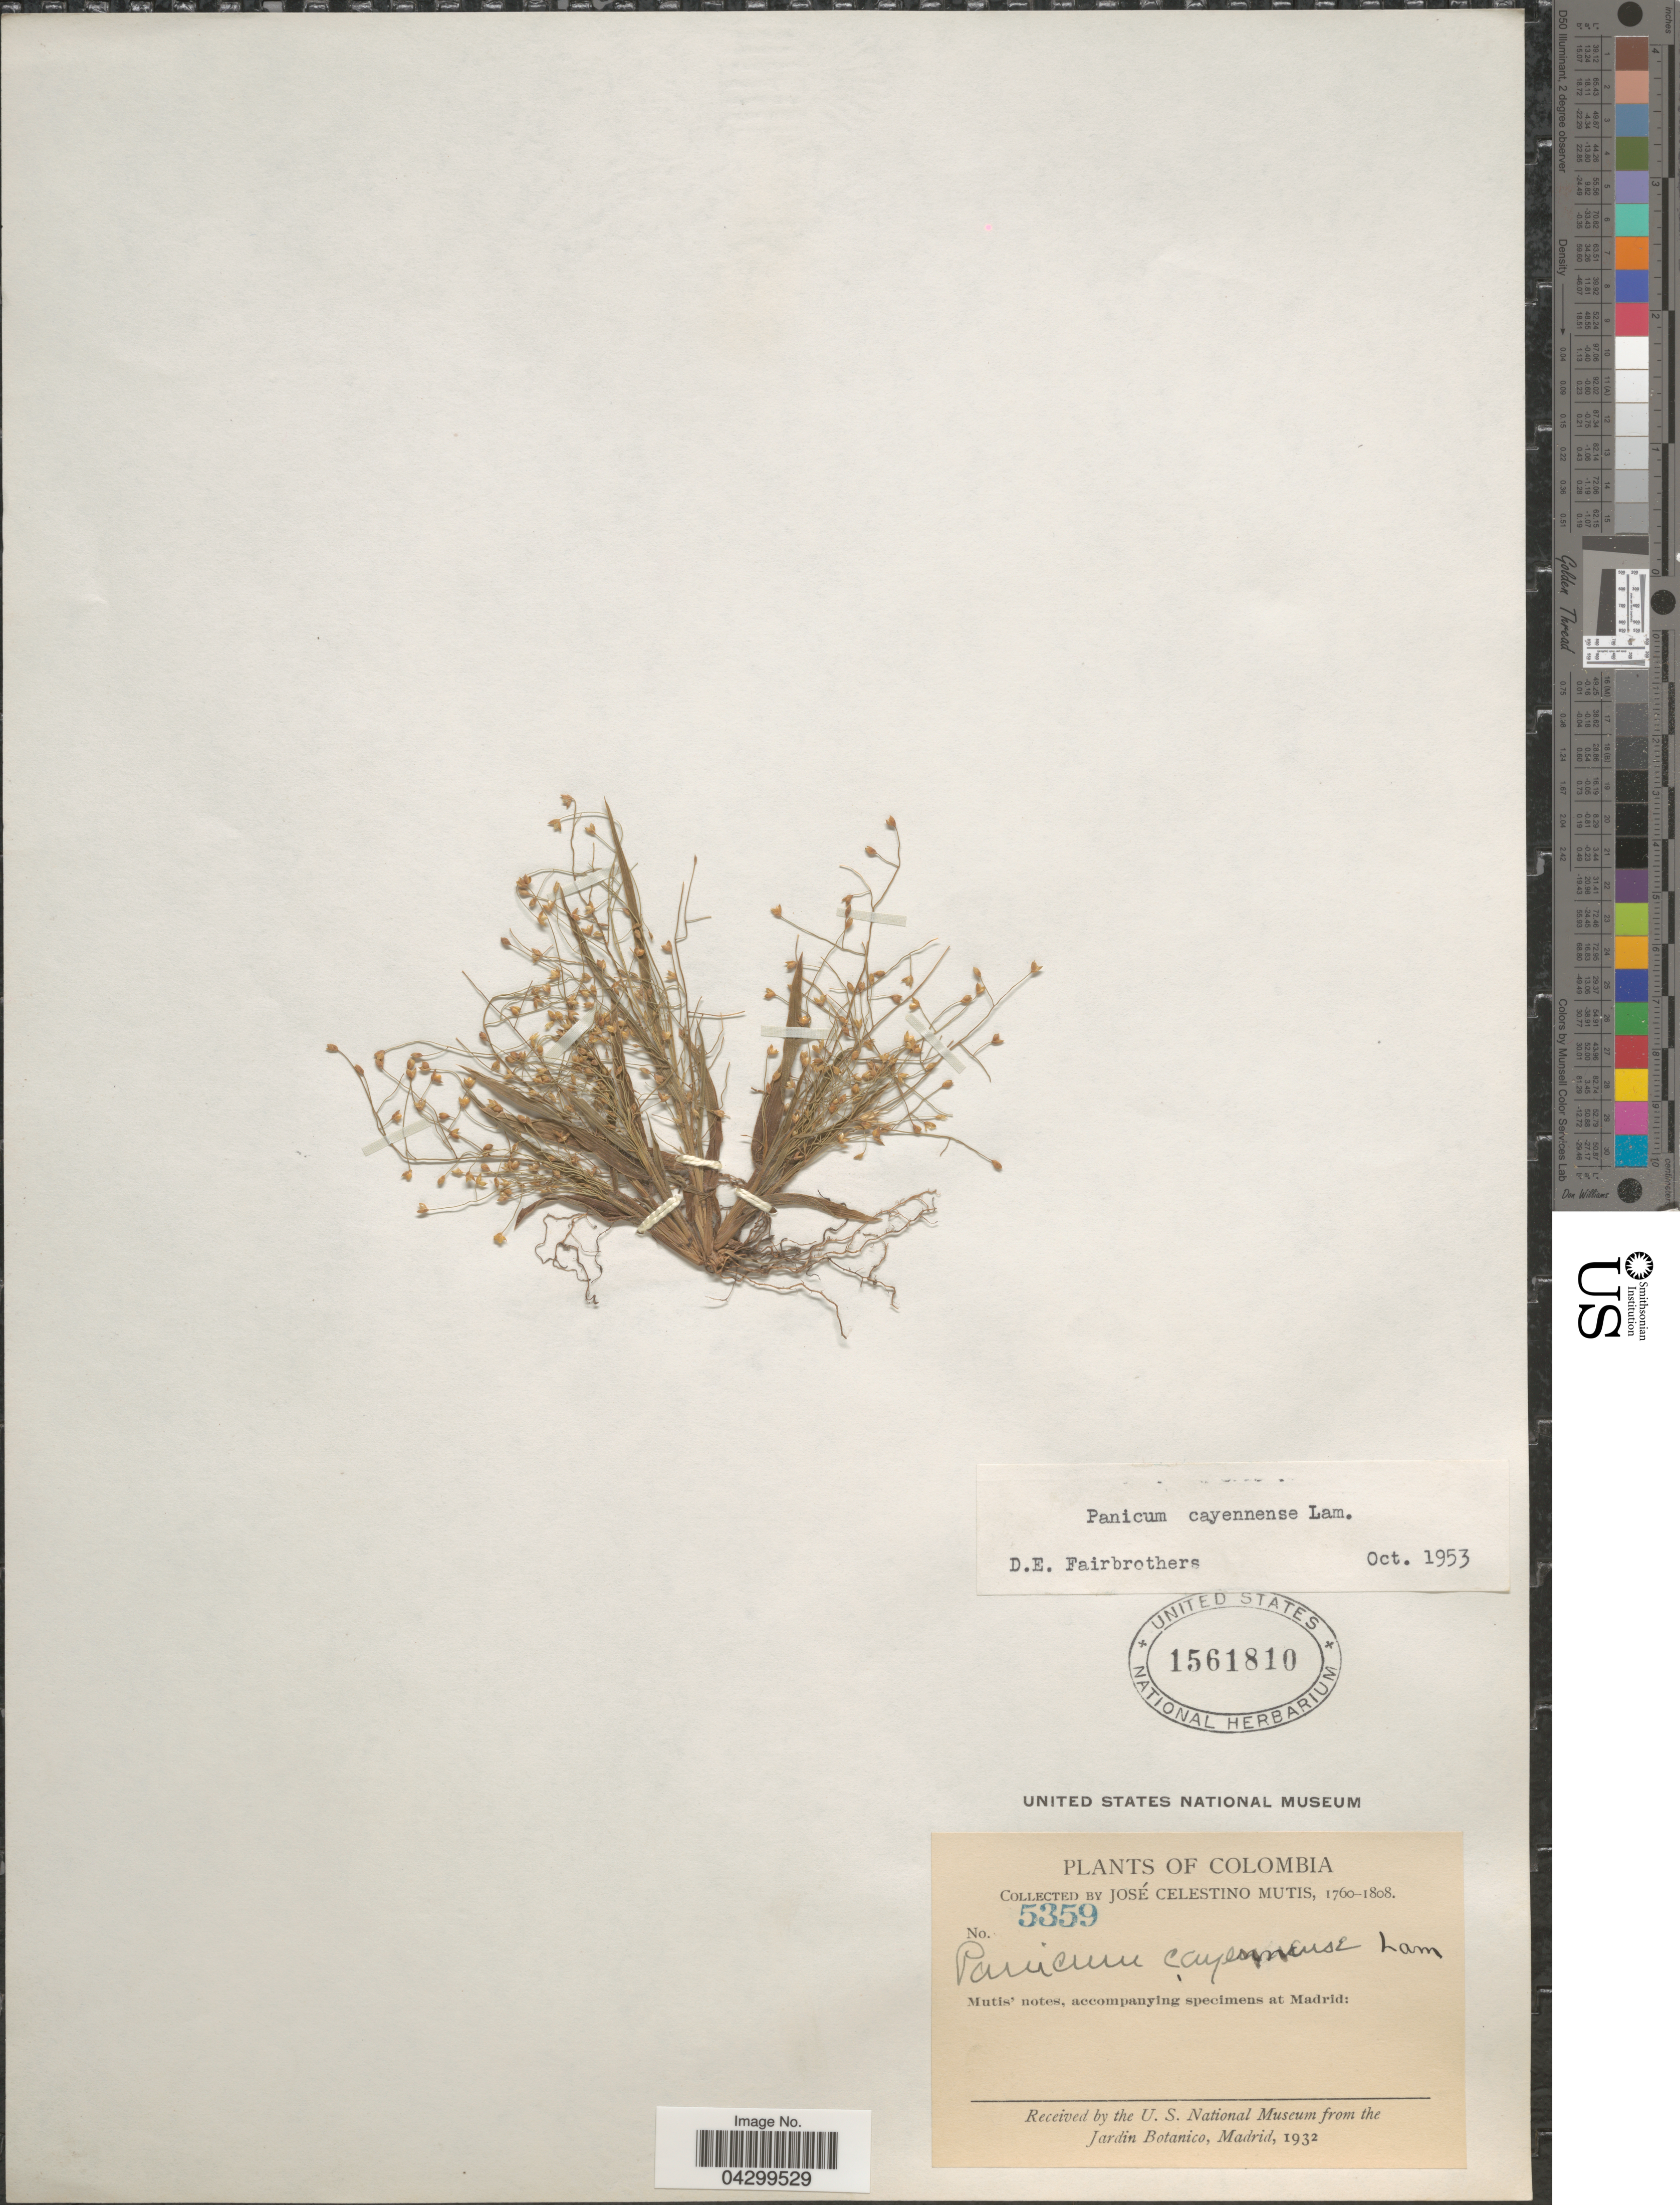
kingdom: Plantae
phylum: Tracheophyta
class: Liliopsida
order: Poales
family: Poaceae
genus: Panicum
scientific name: Panicum cayennense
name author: Lam.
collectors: J. C. B. Mutis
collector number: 5359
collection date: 1760/1808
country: Colombia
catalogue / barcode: US 1561810